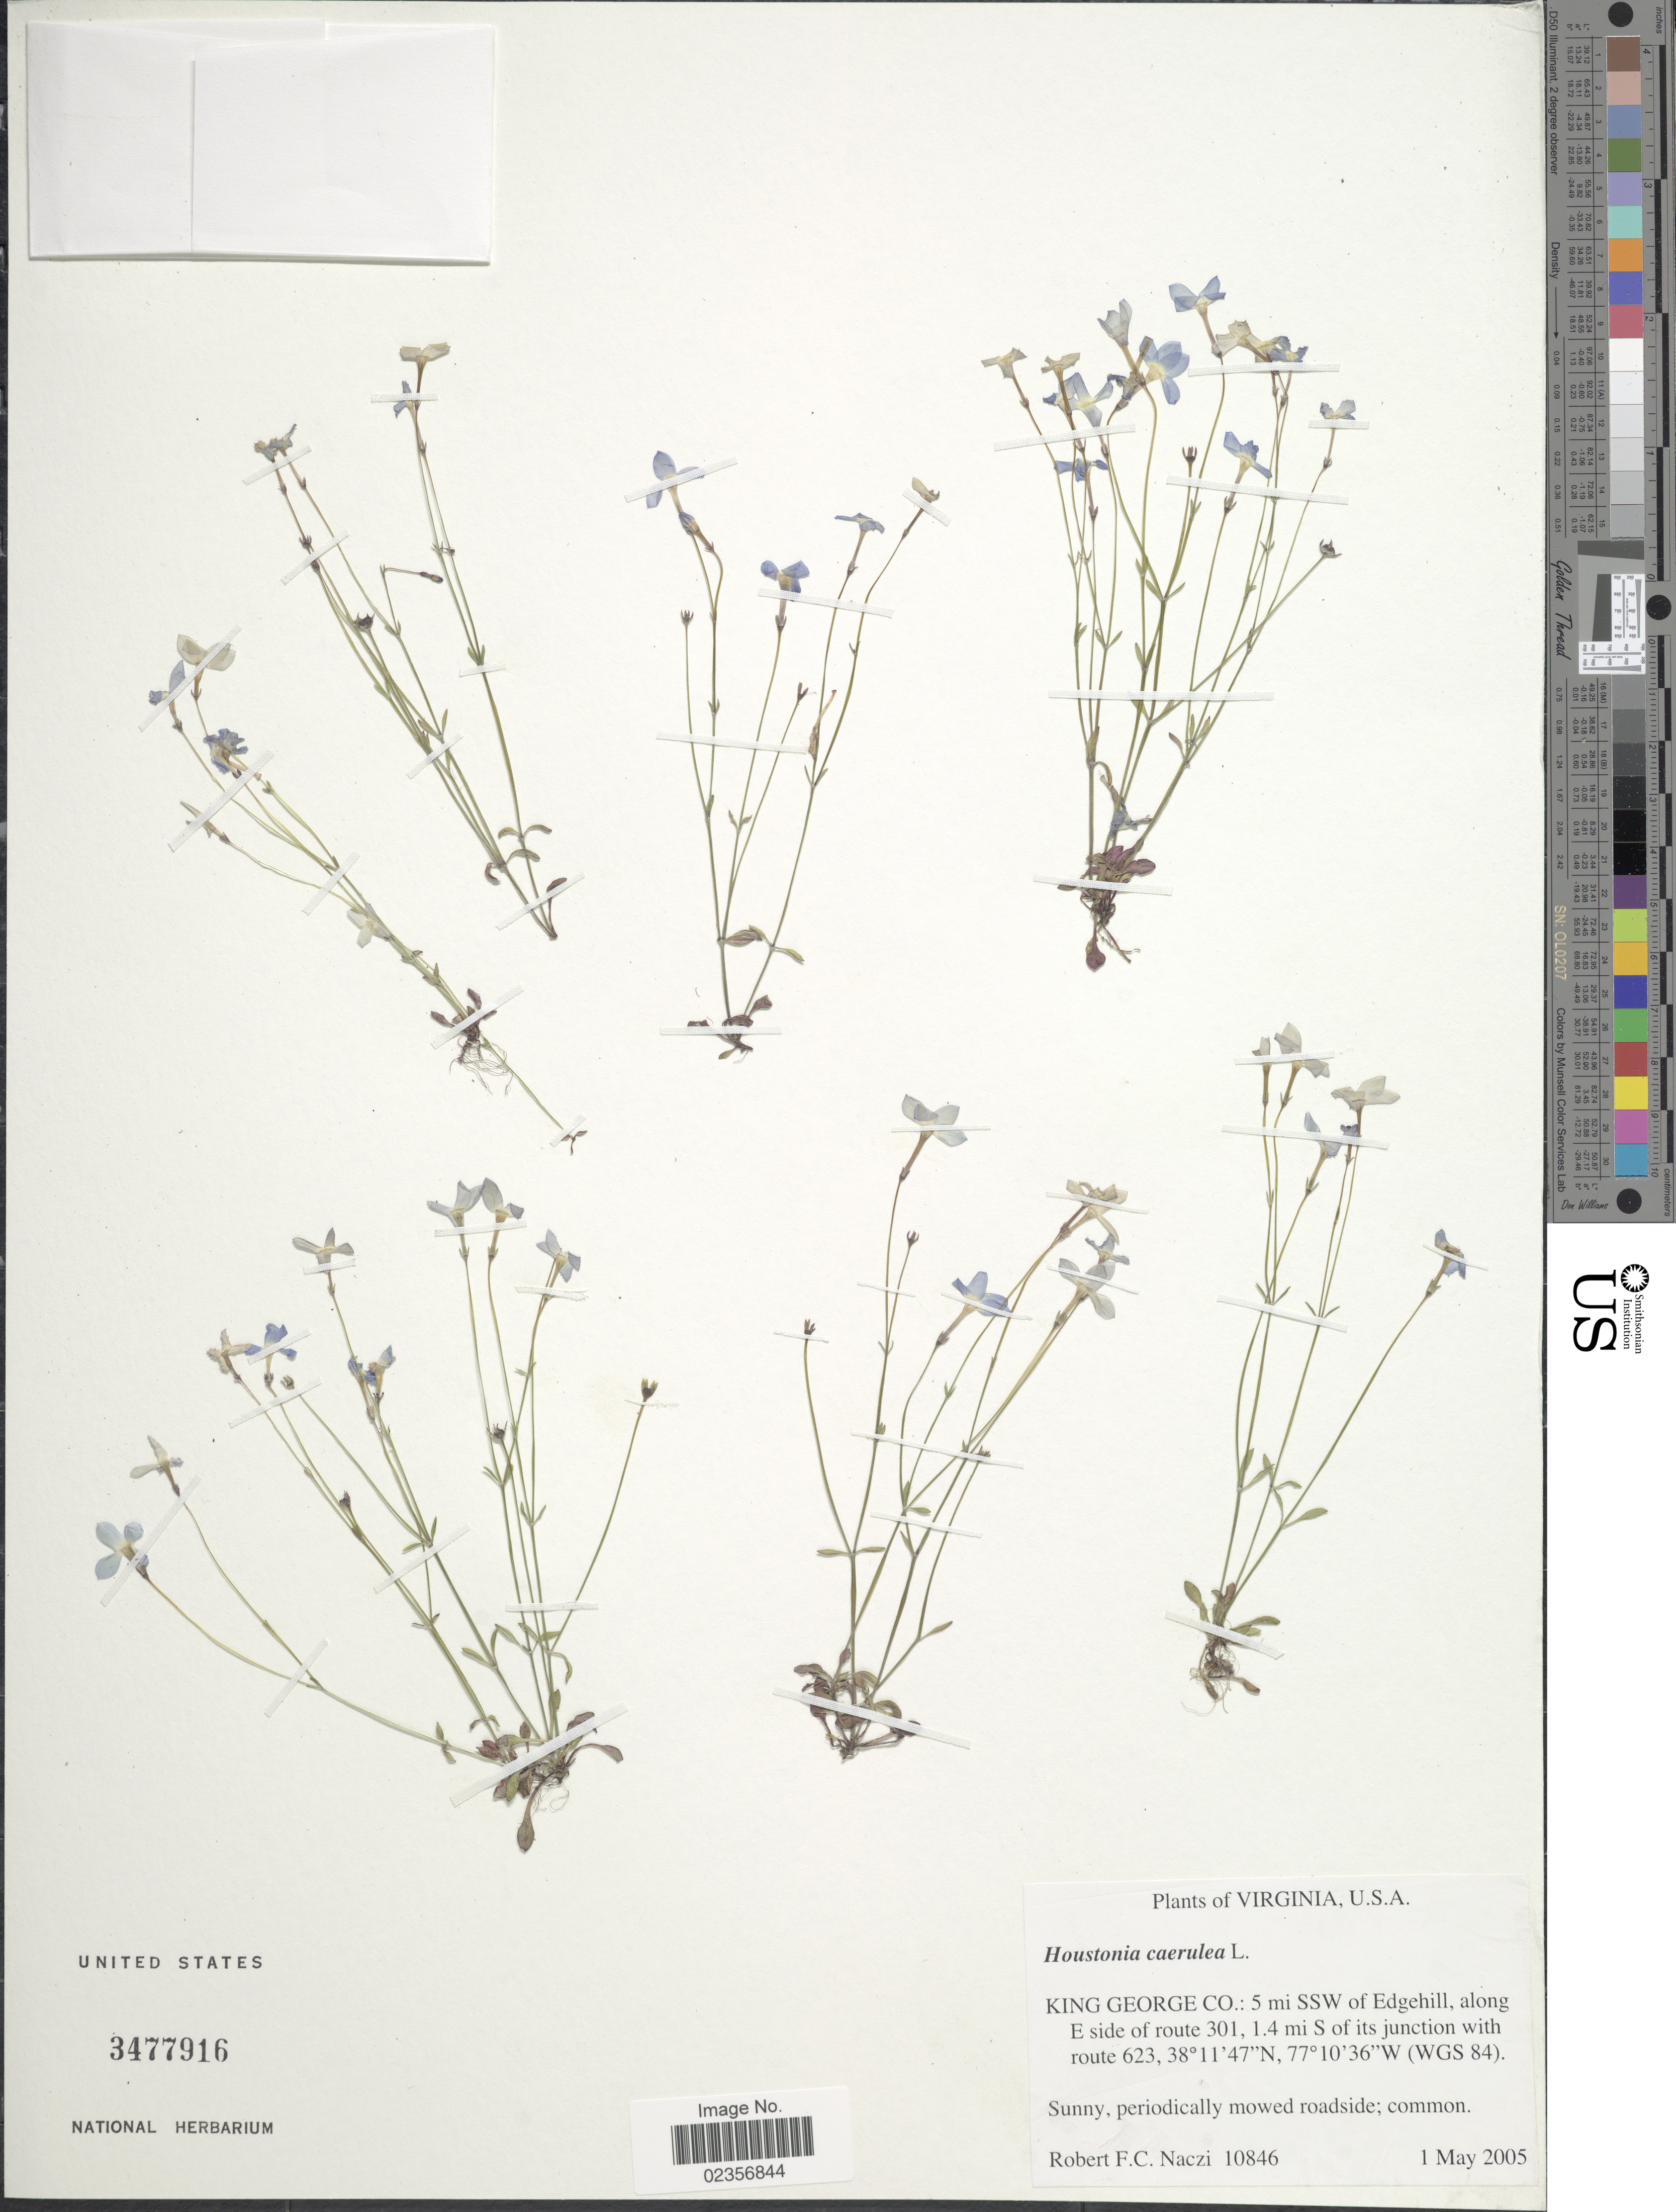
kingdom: Plantae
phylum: Tracheophyta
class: Magnoliopsida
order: Gentianales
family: Rubiaceae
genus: Houstonia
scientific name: Houstonia caerulea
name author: L.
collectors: R. F. C. Naczi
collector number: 10846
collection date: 2005-05-01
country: United States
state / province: Virginia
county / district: King George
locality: King George Co.: 5 mi SSW of Edgehill, along E side of route 301, 1.4 mi S of its junction with route 623, mowed roadside, (WGS 84).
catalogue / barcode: US 3477916